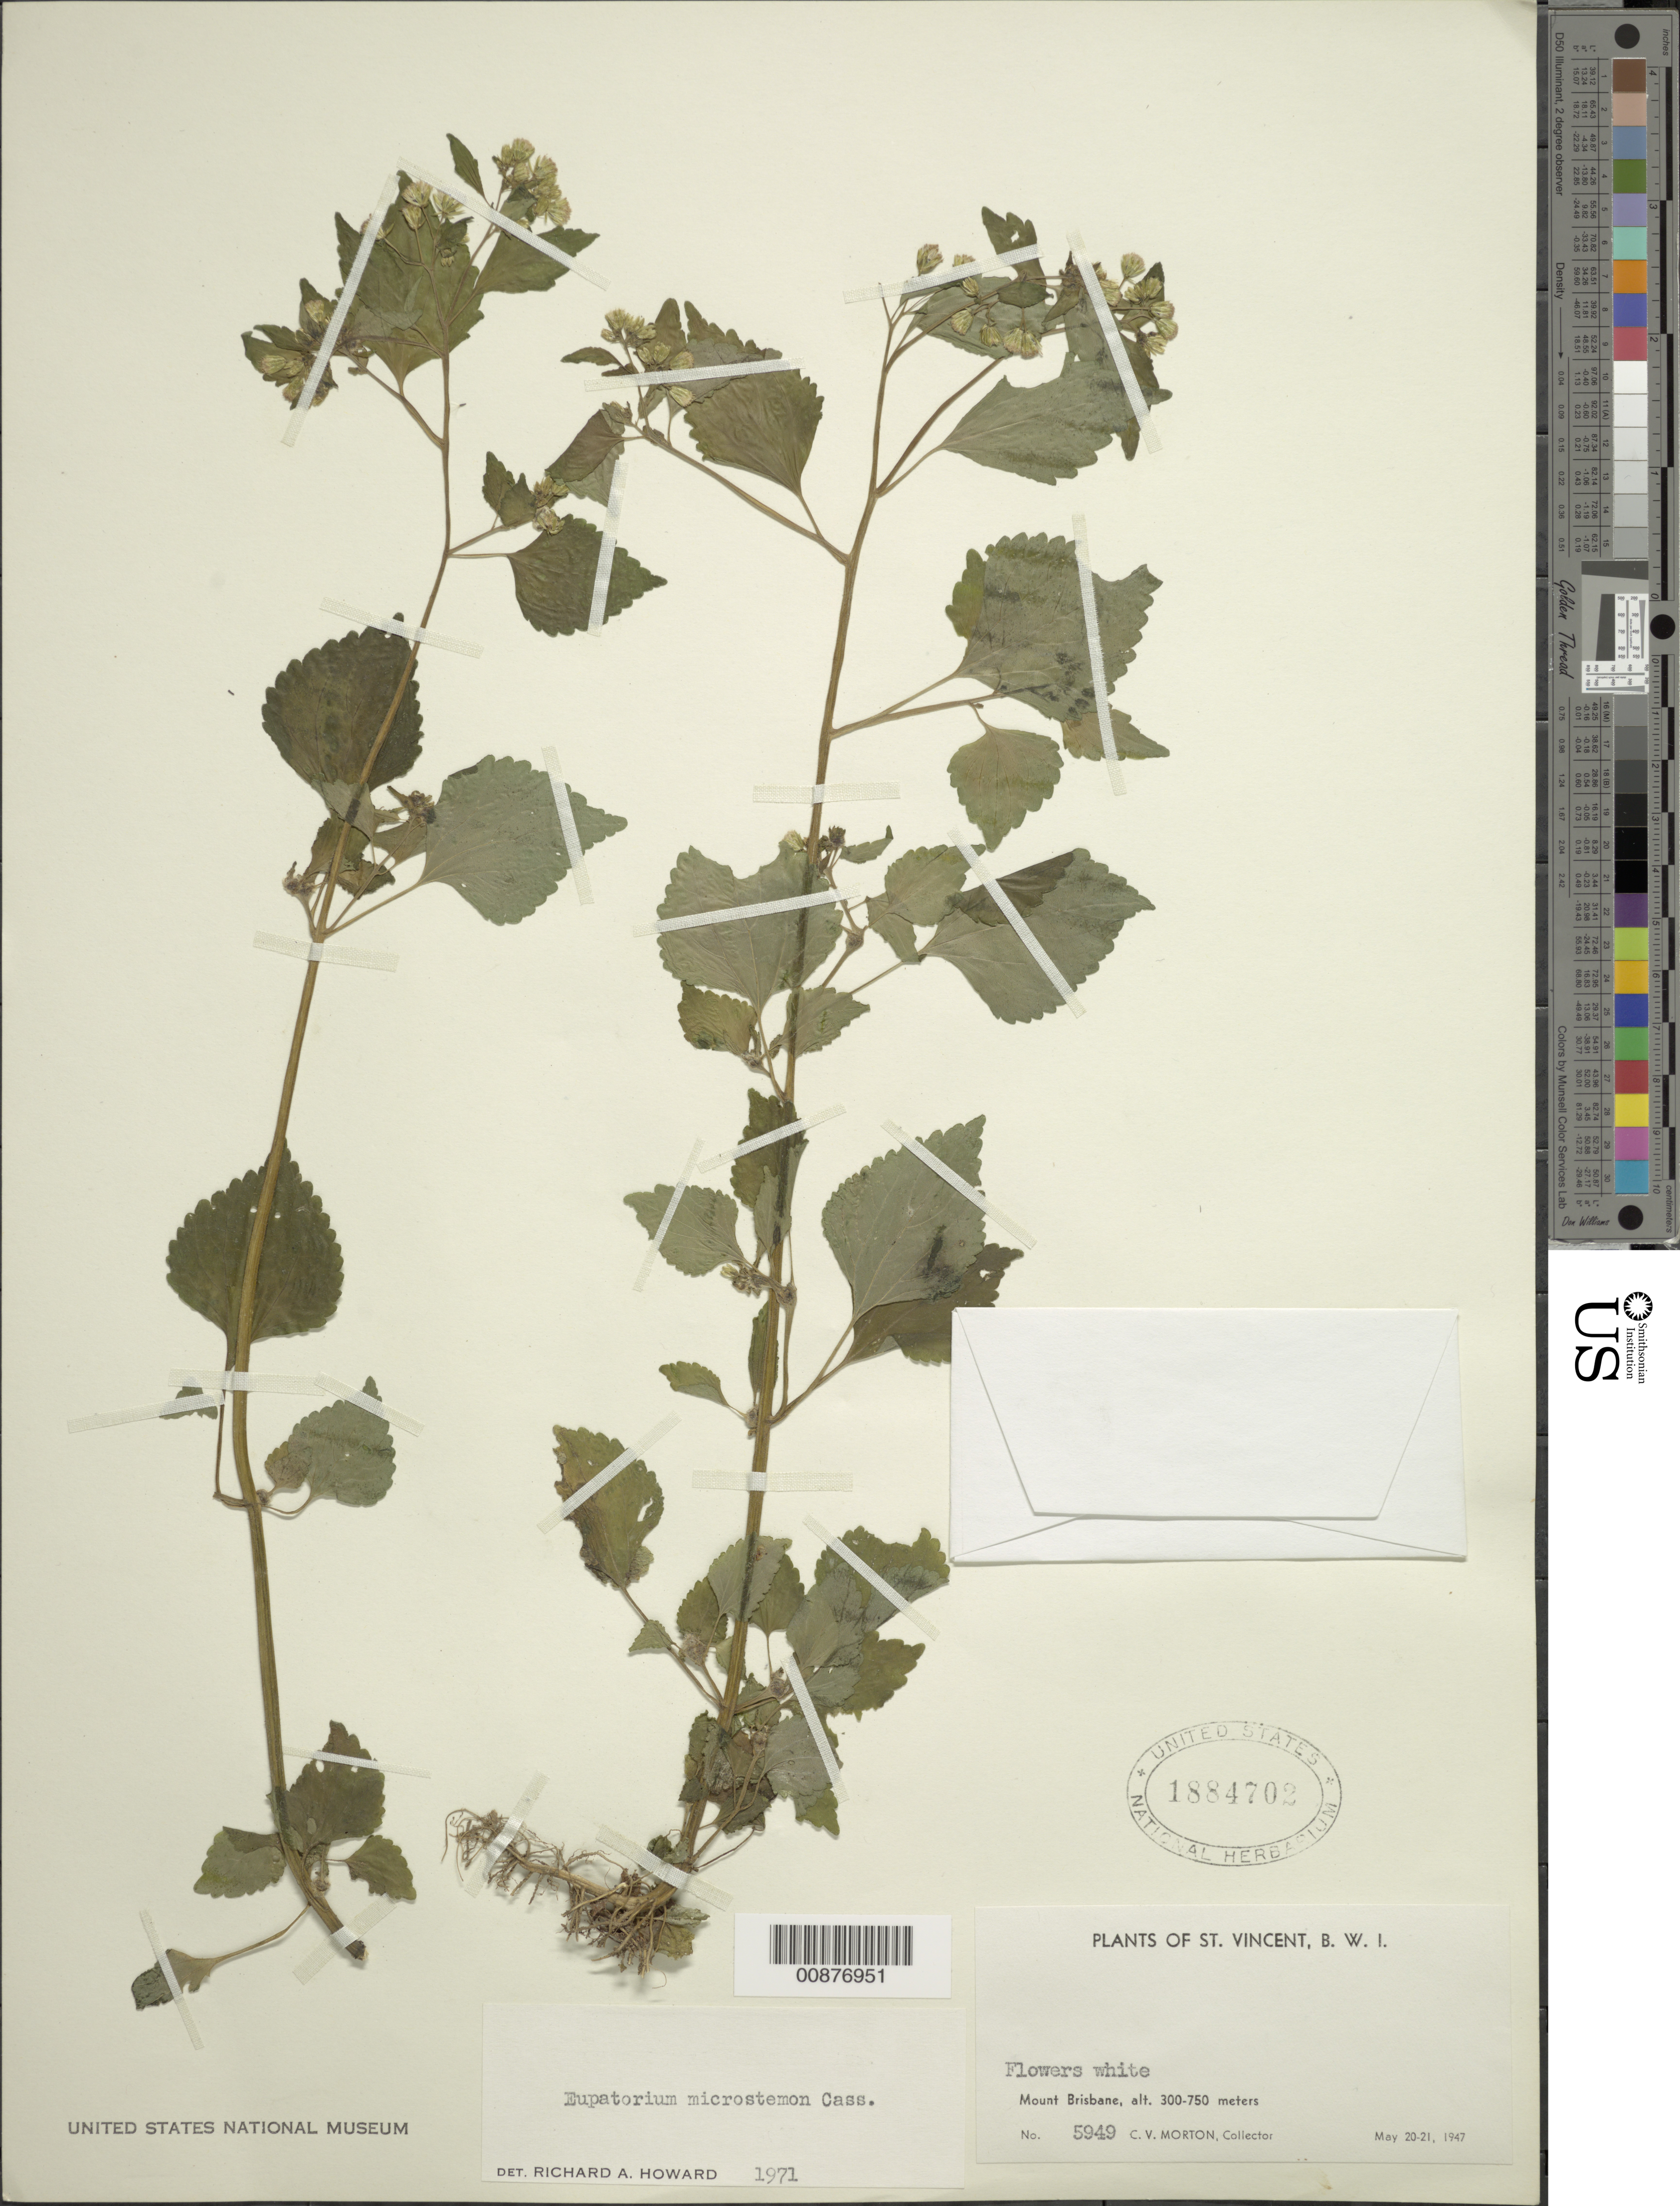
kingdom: Plantae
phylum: Tracheophyta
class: Magnoliopsida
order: Asterales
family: Asteraceae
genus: Fleischmannia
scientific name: Fleischmannia microstemon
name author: (Cass.) R.M. King & H. Rob.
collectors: C. V. Morton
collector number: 5949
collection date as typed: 20 May 1947 to 21 May 1947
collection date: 1947-05-20/1947-05-21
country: St. Vincent - Grenadines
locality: Mount Brisbane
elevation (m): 300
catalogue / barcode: US 1884702